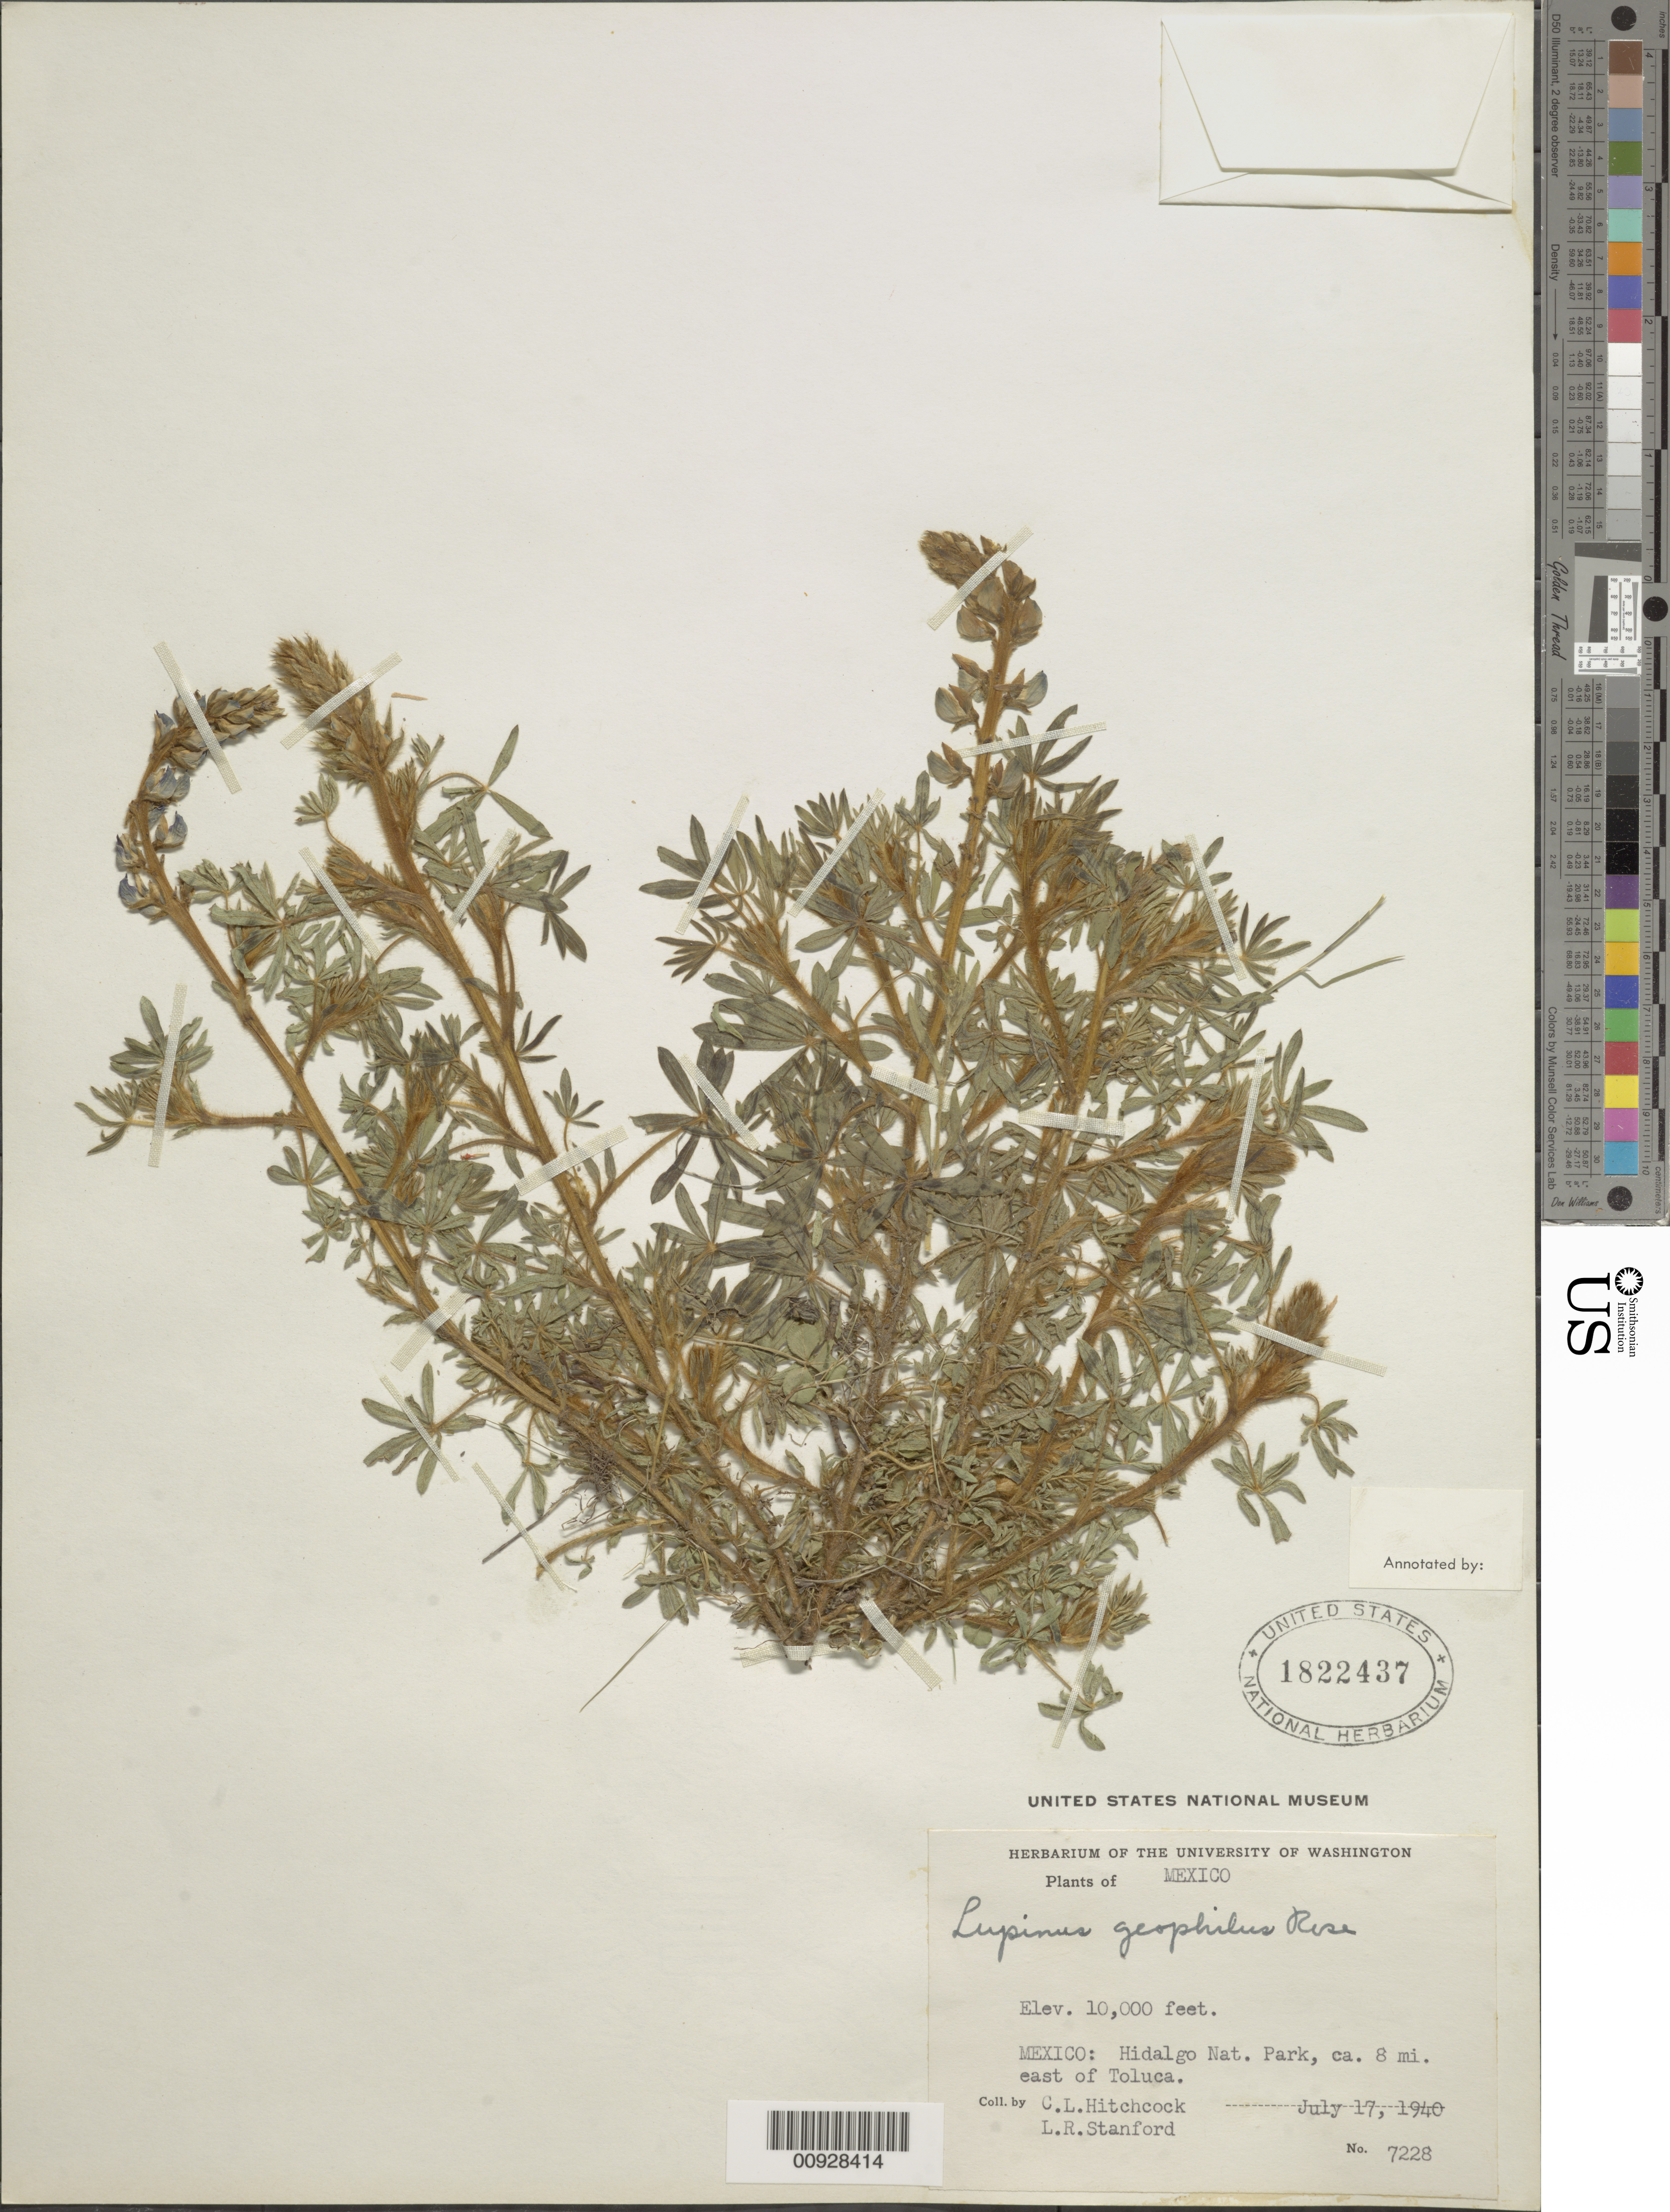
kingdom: Plantae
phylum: Tracheophyta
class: Magnoliopsida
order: Fabales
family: Fabaceae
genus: Lupinus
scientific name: Lupinus geophilus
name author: Rose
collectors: C. L. Hitchcock & L. R. Stanford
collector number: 7228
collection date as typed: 17 Jul 1940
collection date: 1940-07-17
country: Mexico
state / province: México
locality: Mexico: Hidalgo Nat. Park, ca. 8 mi. east of Toluca.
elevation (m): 3048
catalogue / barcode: US 1822437